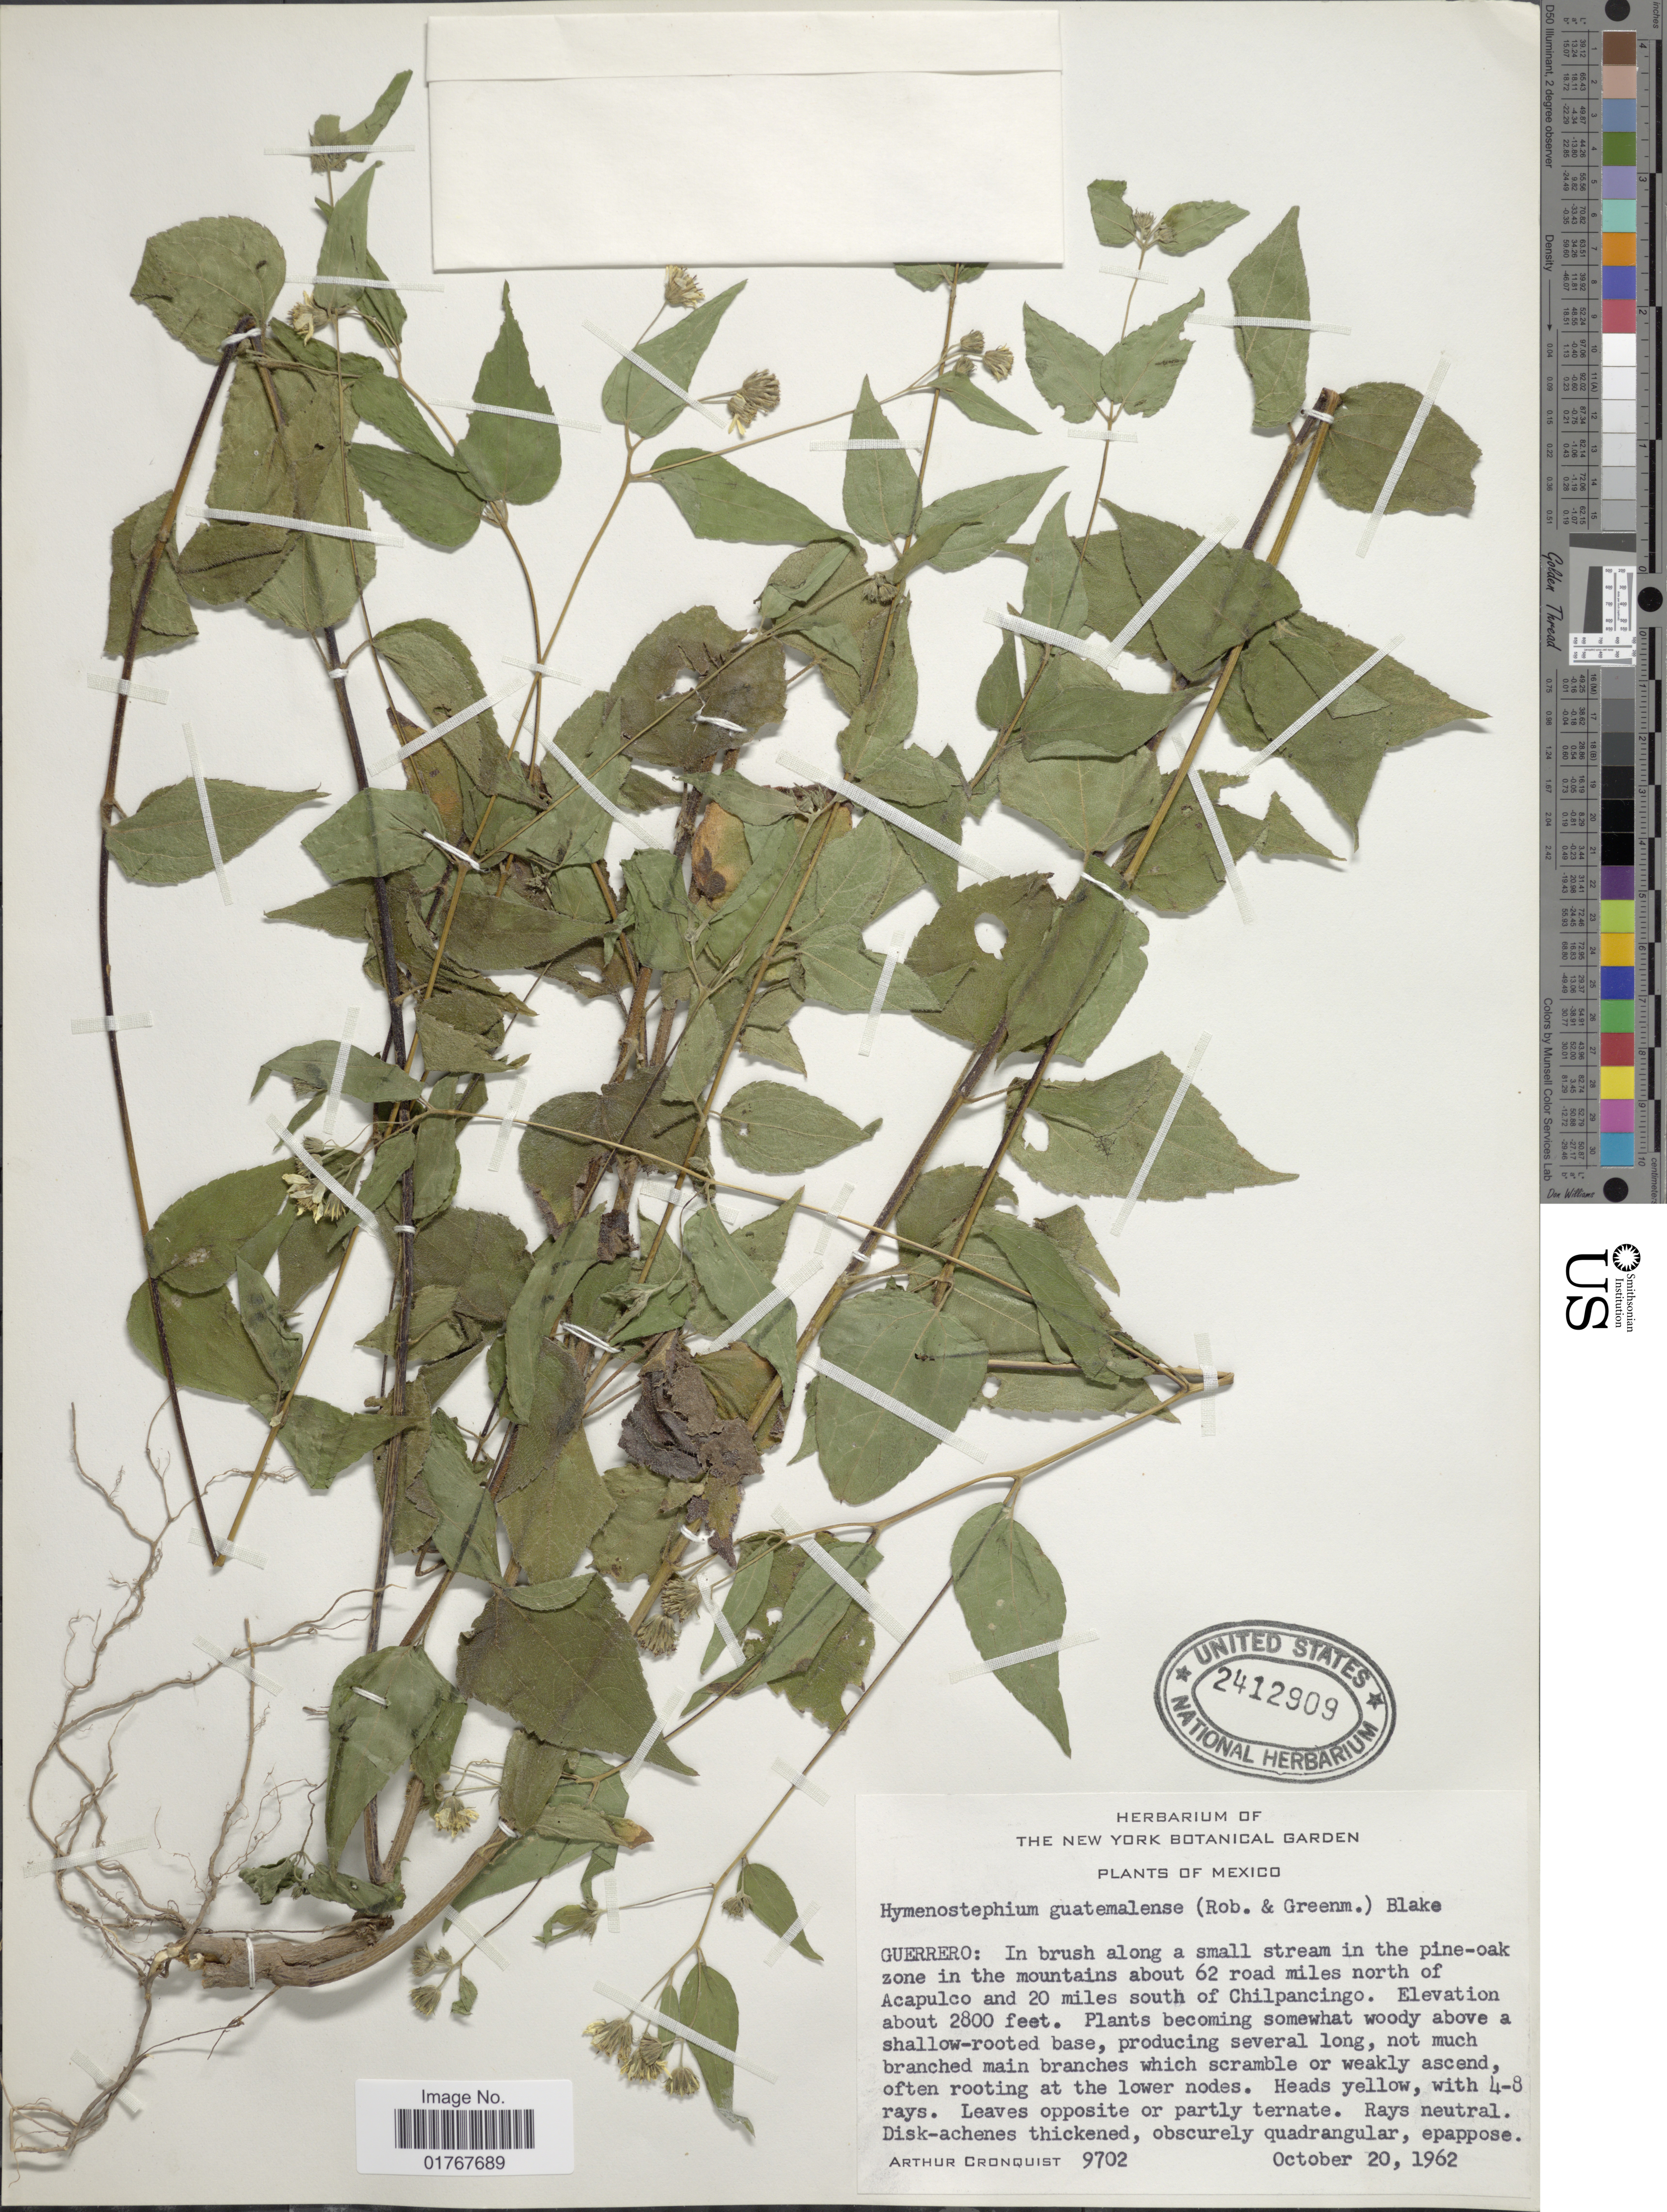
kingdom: Plantae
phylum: Tracheophyta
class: Magnoliopsida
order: Asterales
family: Asteraceae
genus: Viguiera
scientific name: Viguiera cordata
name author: (Hook. & Arn.) D'Arcy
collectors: A. J. Cronquist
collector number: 9702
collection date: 1962-10-20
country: Mexico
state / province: Guerrero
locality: In brush along a small stream in the pin-oak zone in the mountains about 62 road miles north of Acapukco and 20 miles south of Chilpancingo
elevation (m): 853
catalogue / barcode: US 2412909